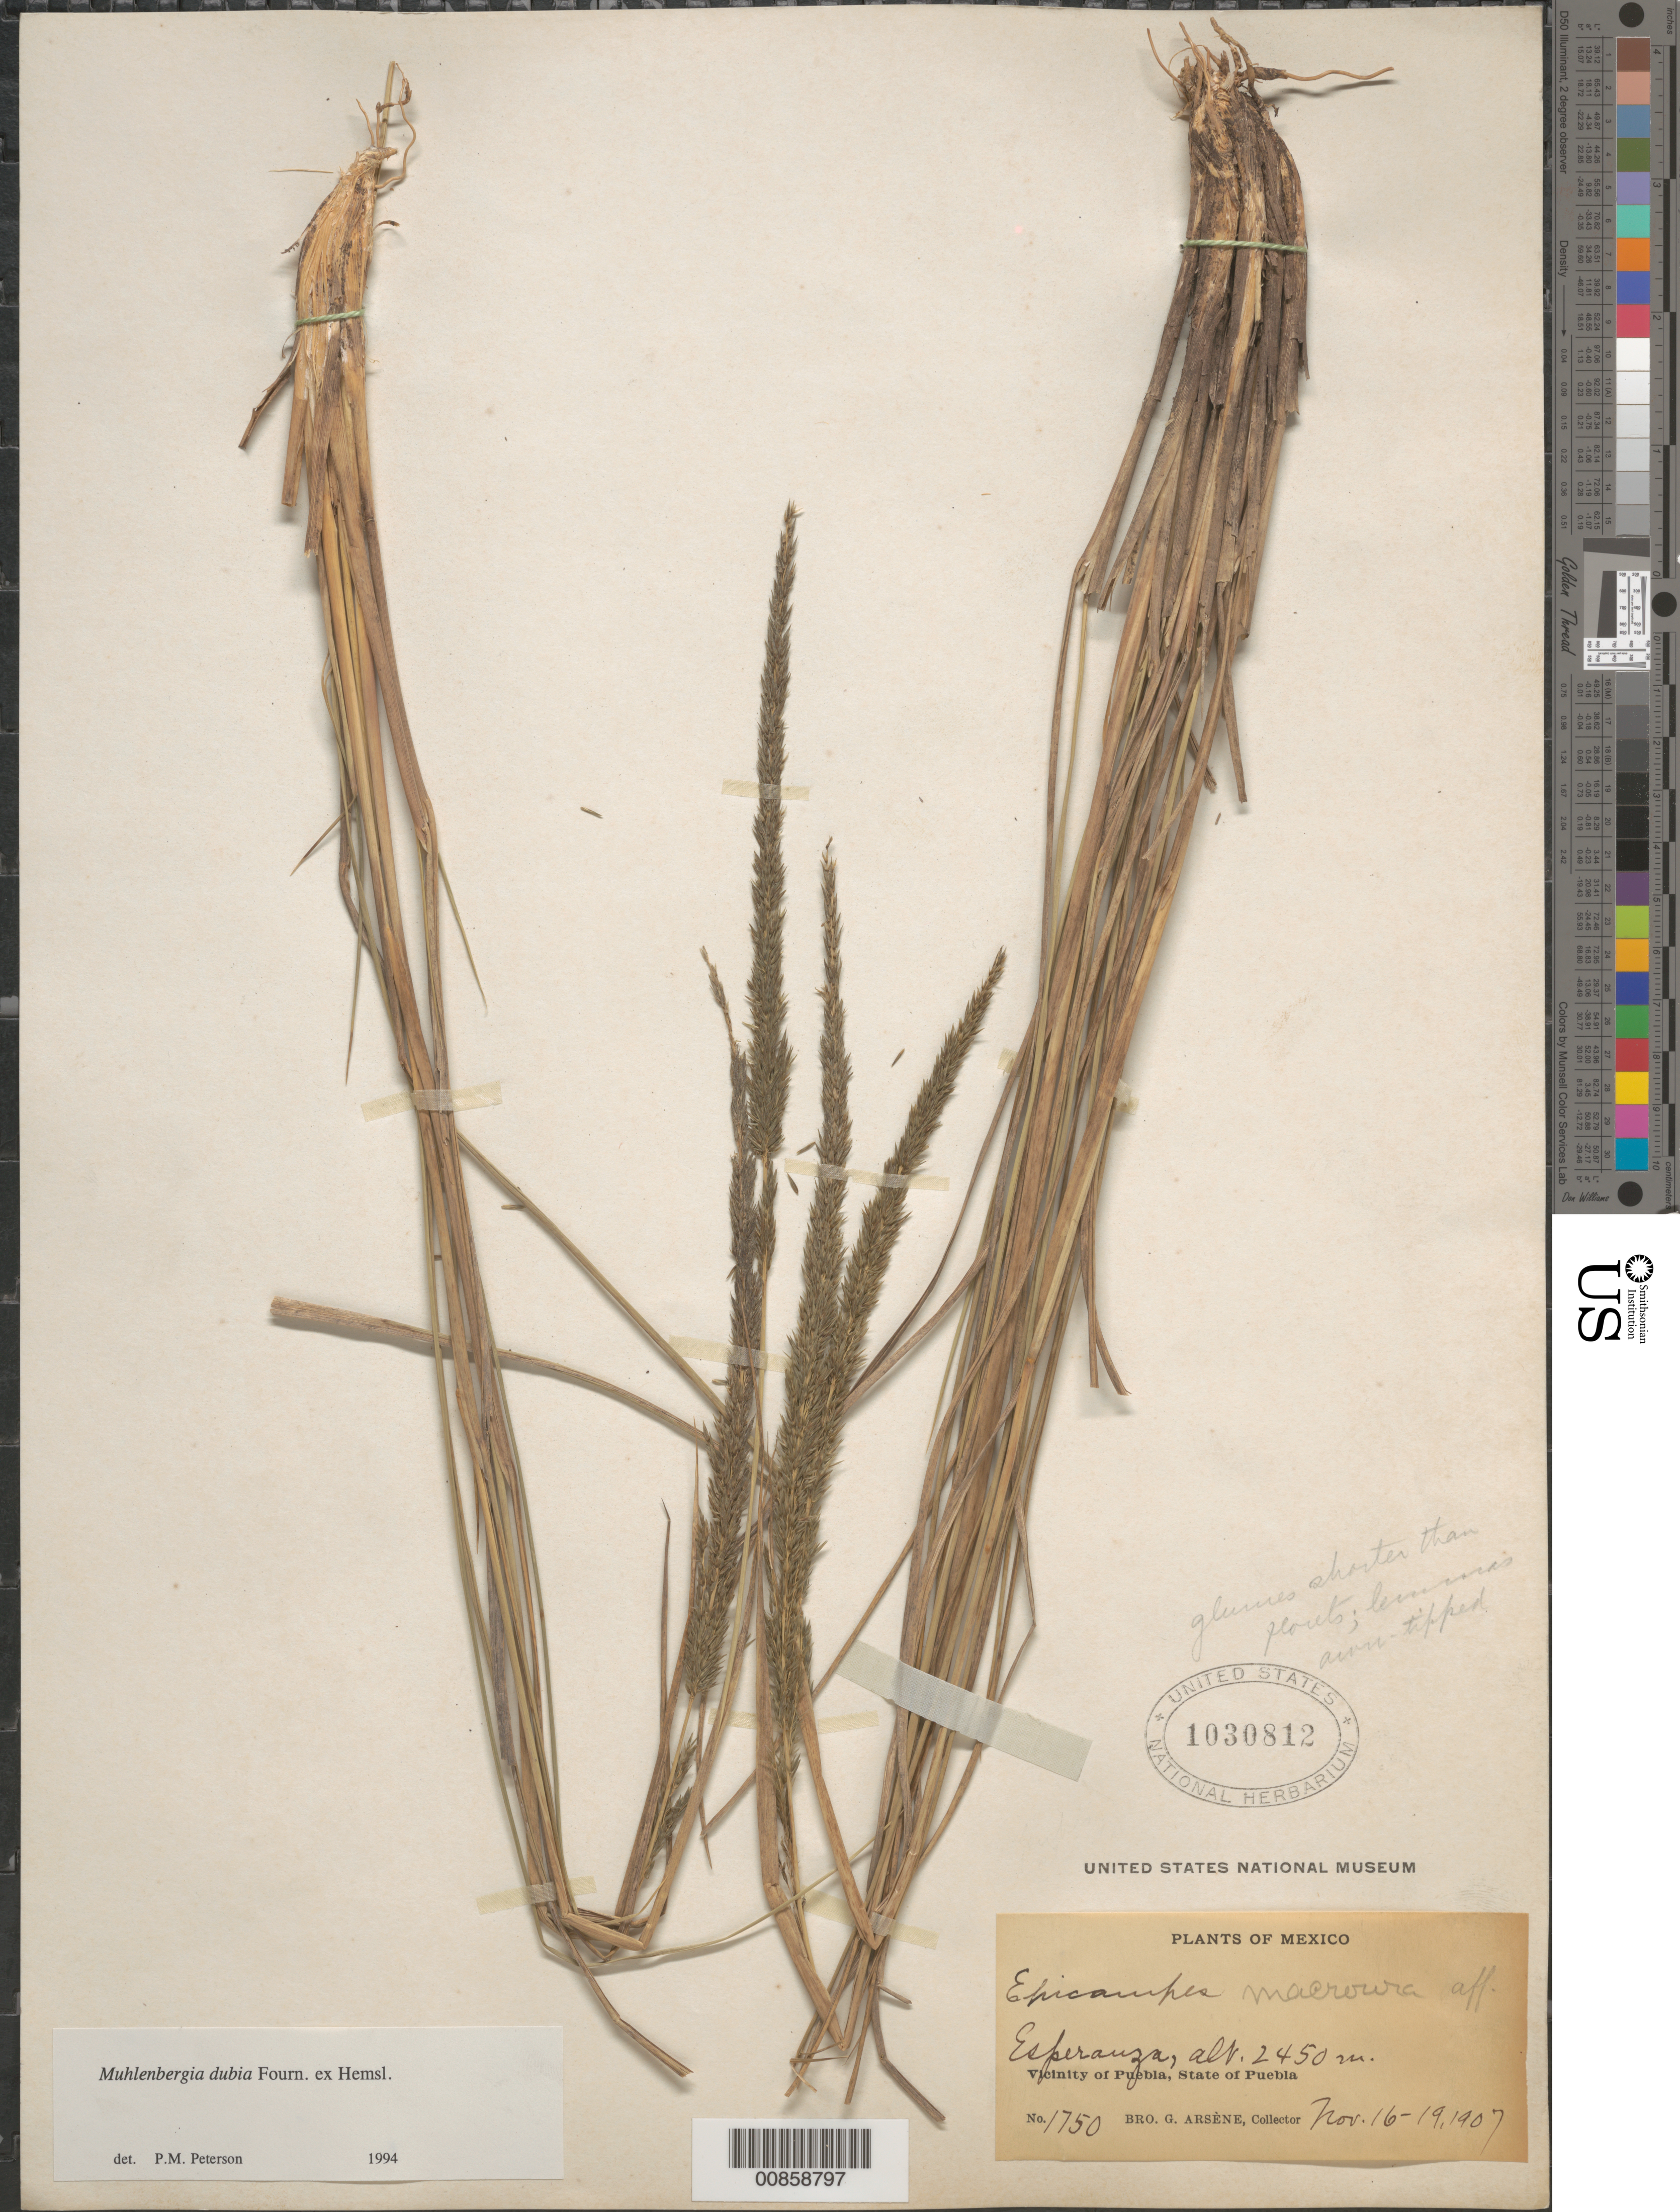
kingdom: Plantae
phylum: Tracheophyta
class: Liliopsida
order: Poales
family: Poaceae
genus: Muhlenbergia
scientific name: Muhlenbergia dubia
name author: E. Fourn.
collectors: Bro. G. Arsène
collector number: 1750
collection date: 1907-11-16/1907-11-19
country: Mexico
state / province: Puebla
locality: Esperanza. Vicinity of Puebla.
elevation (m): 2450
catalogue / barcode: US 1030812